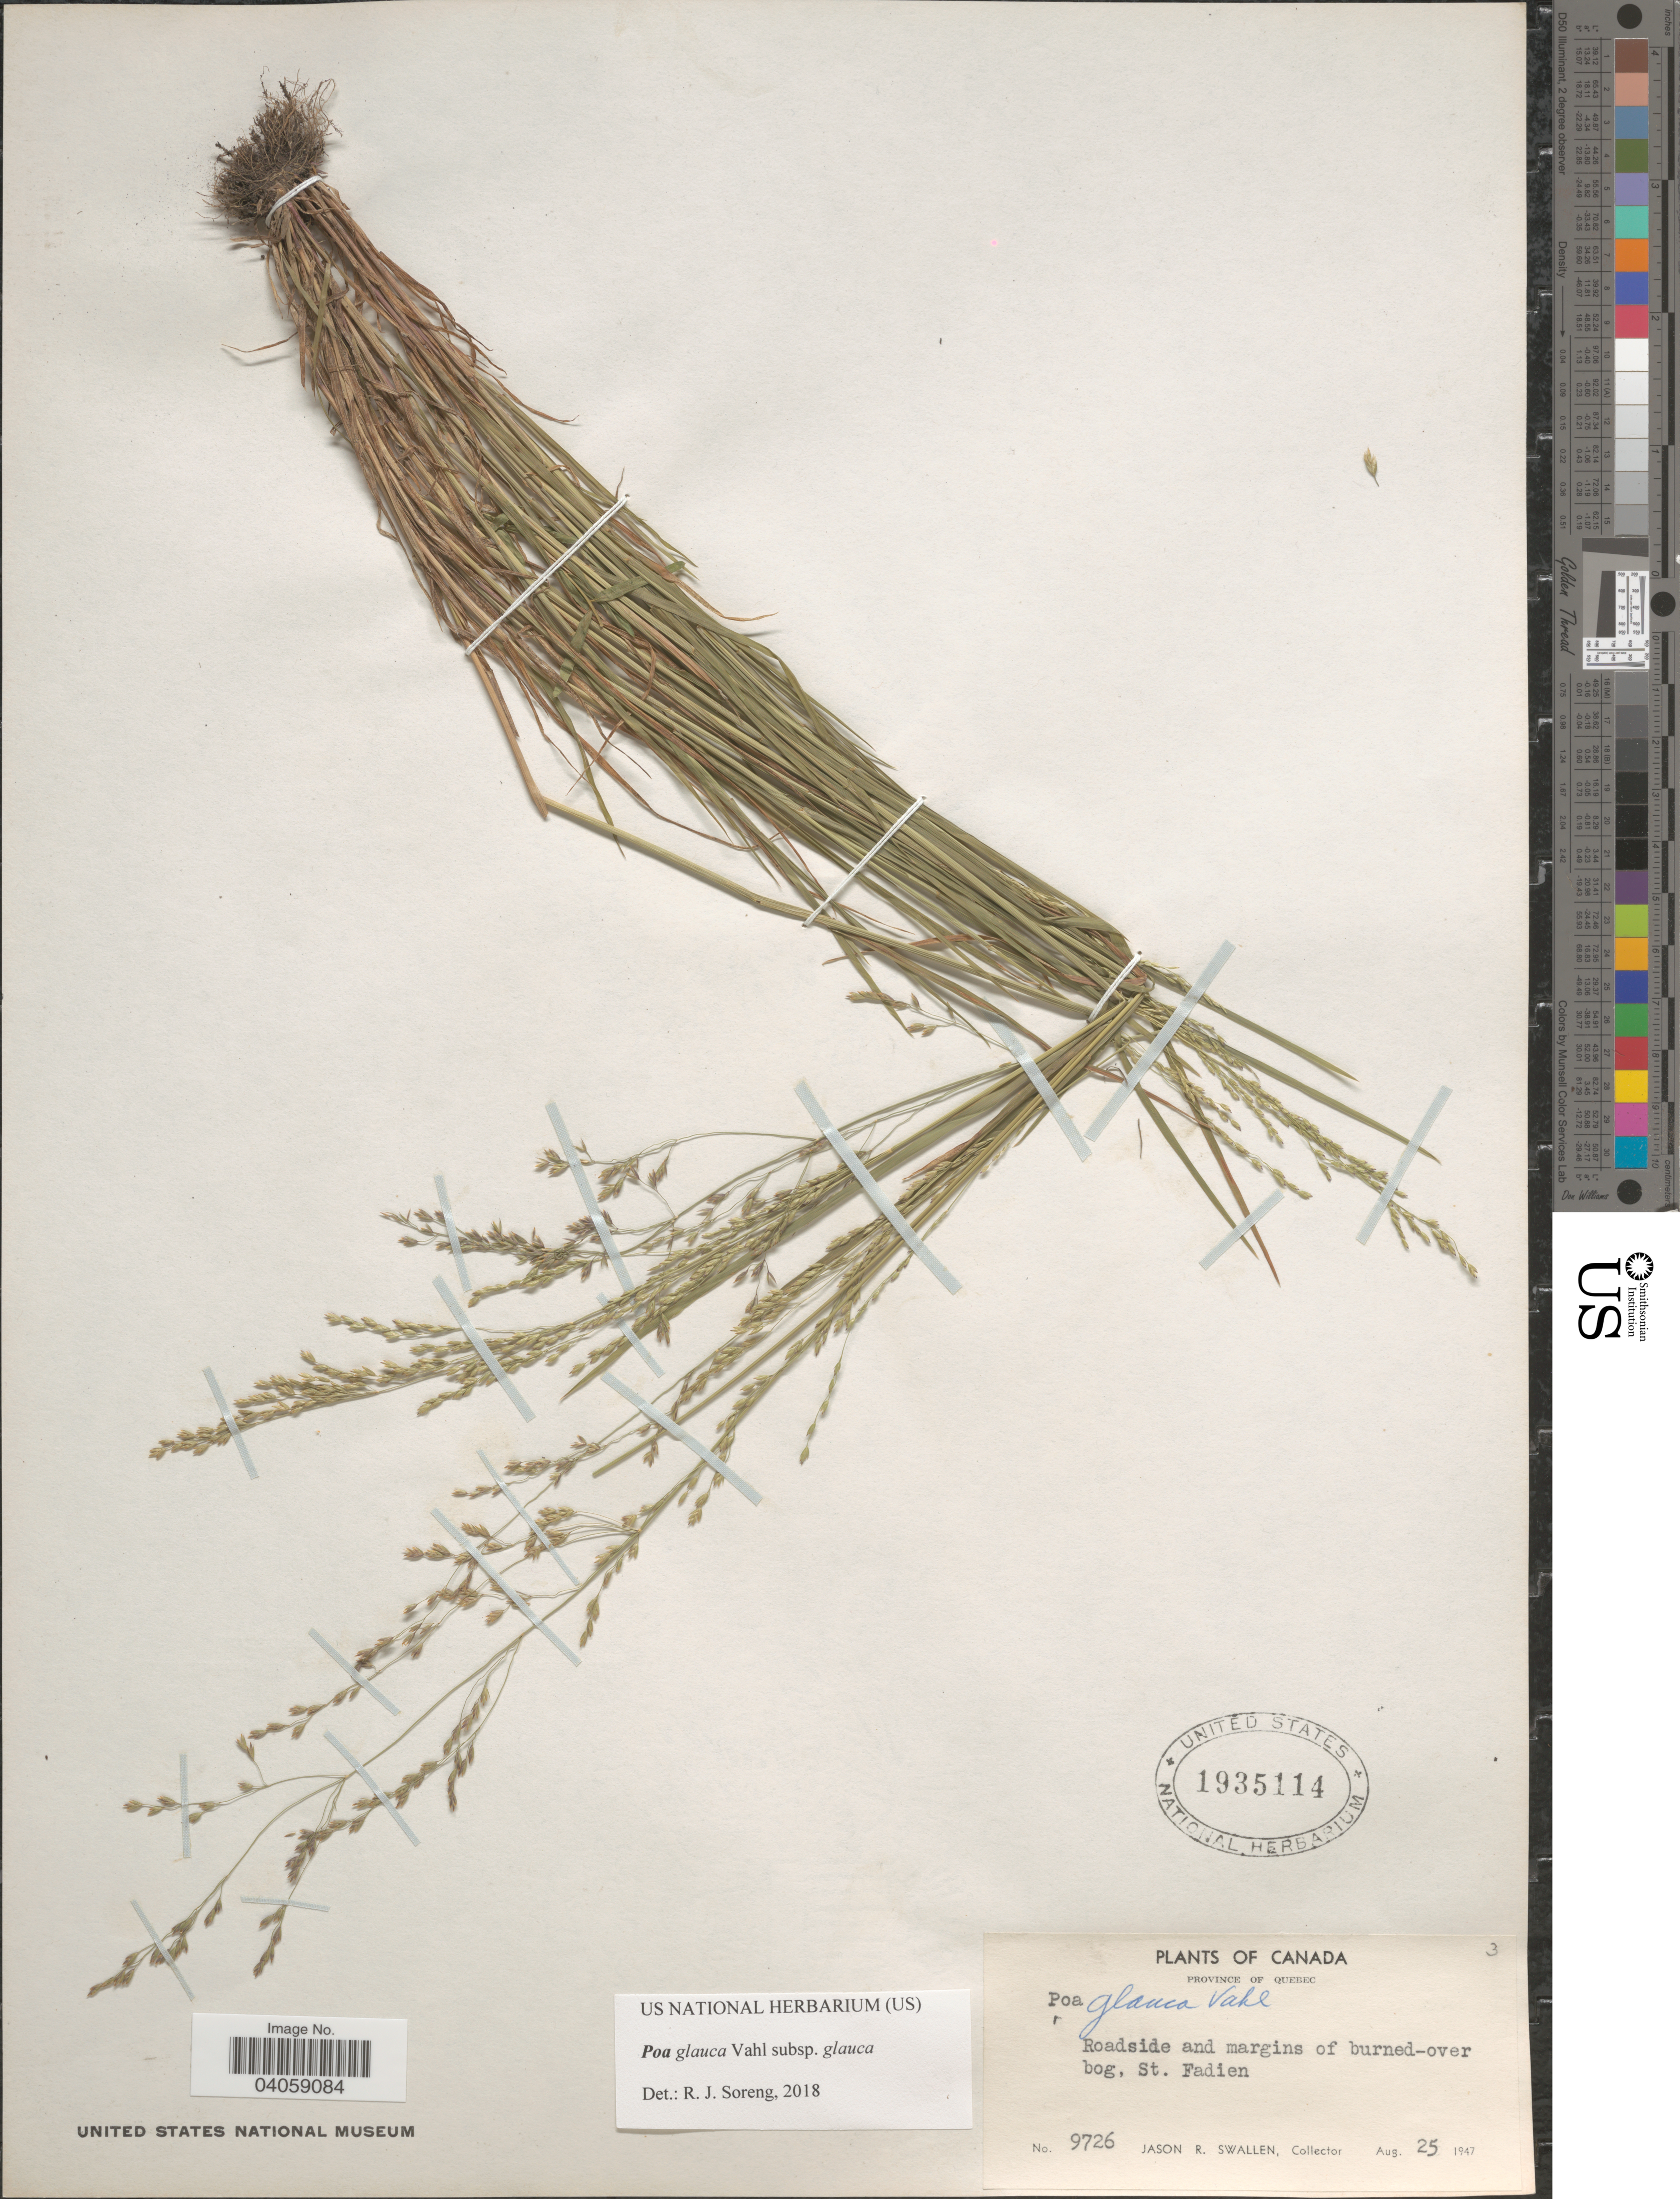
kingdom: Plantae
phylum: Tracheophyta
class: Liliopsida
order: Poales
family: Poaceae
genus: Poa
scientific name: Poa glauca subsp. glauca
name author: Vahl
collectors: J. R. Swallen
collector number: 9726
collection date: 1947-08-25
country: Canada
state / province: Quebec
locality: Roadside and margins of burned-over bog, St. Fadien.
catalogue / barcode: US 1935114